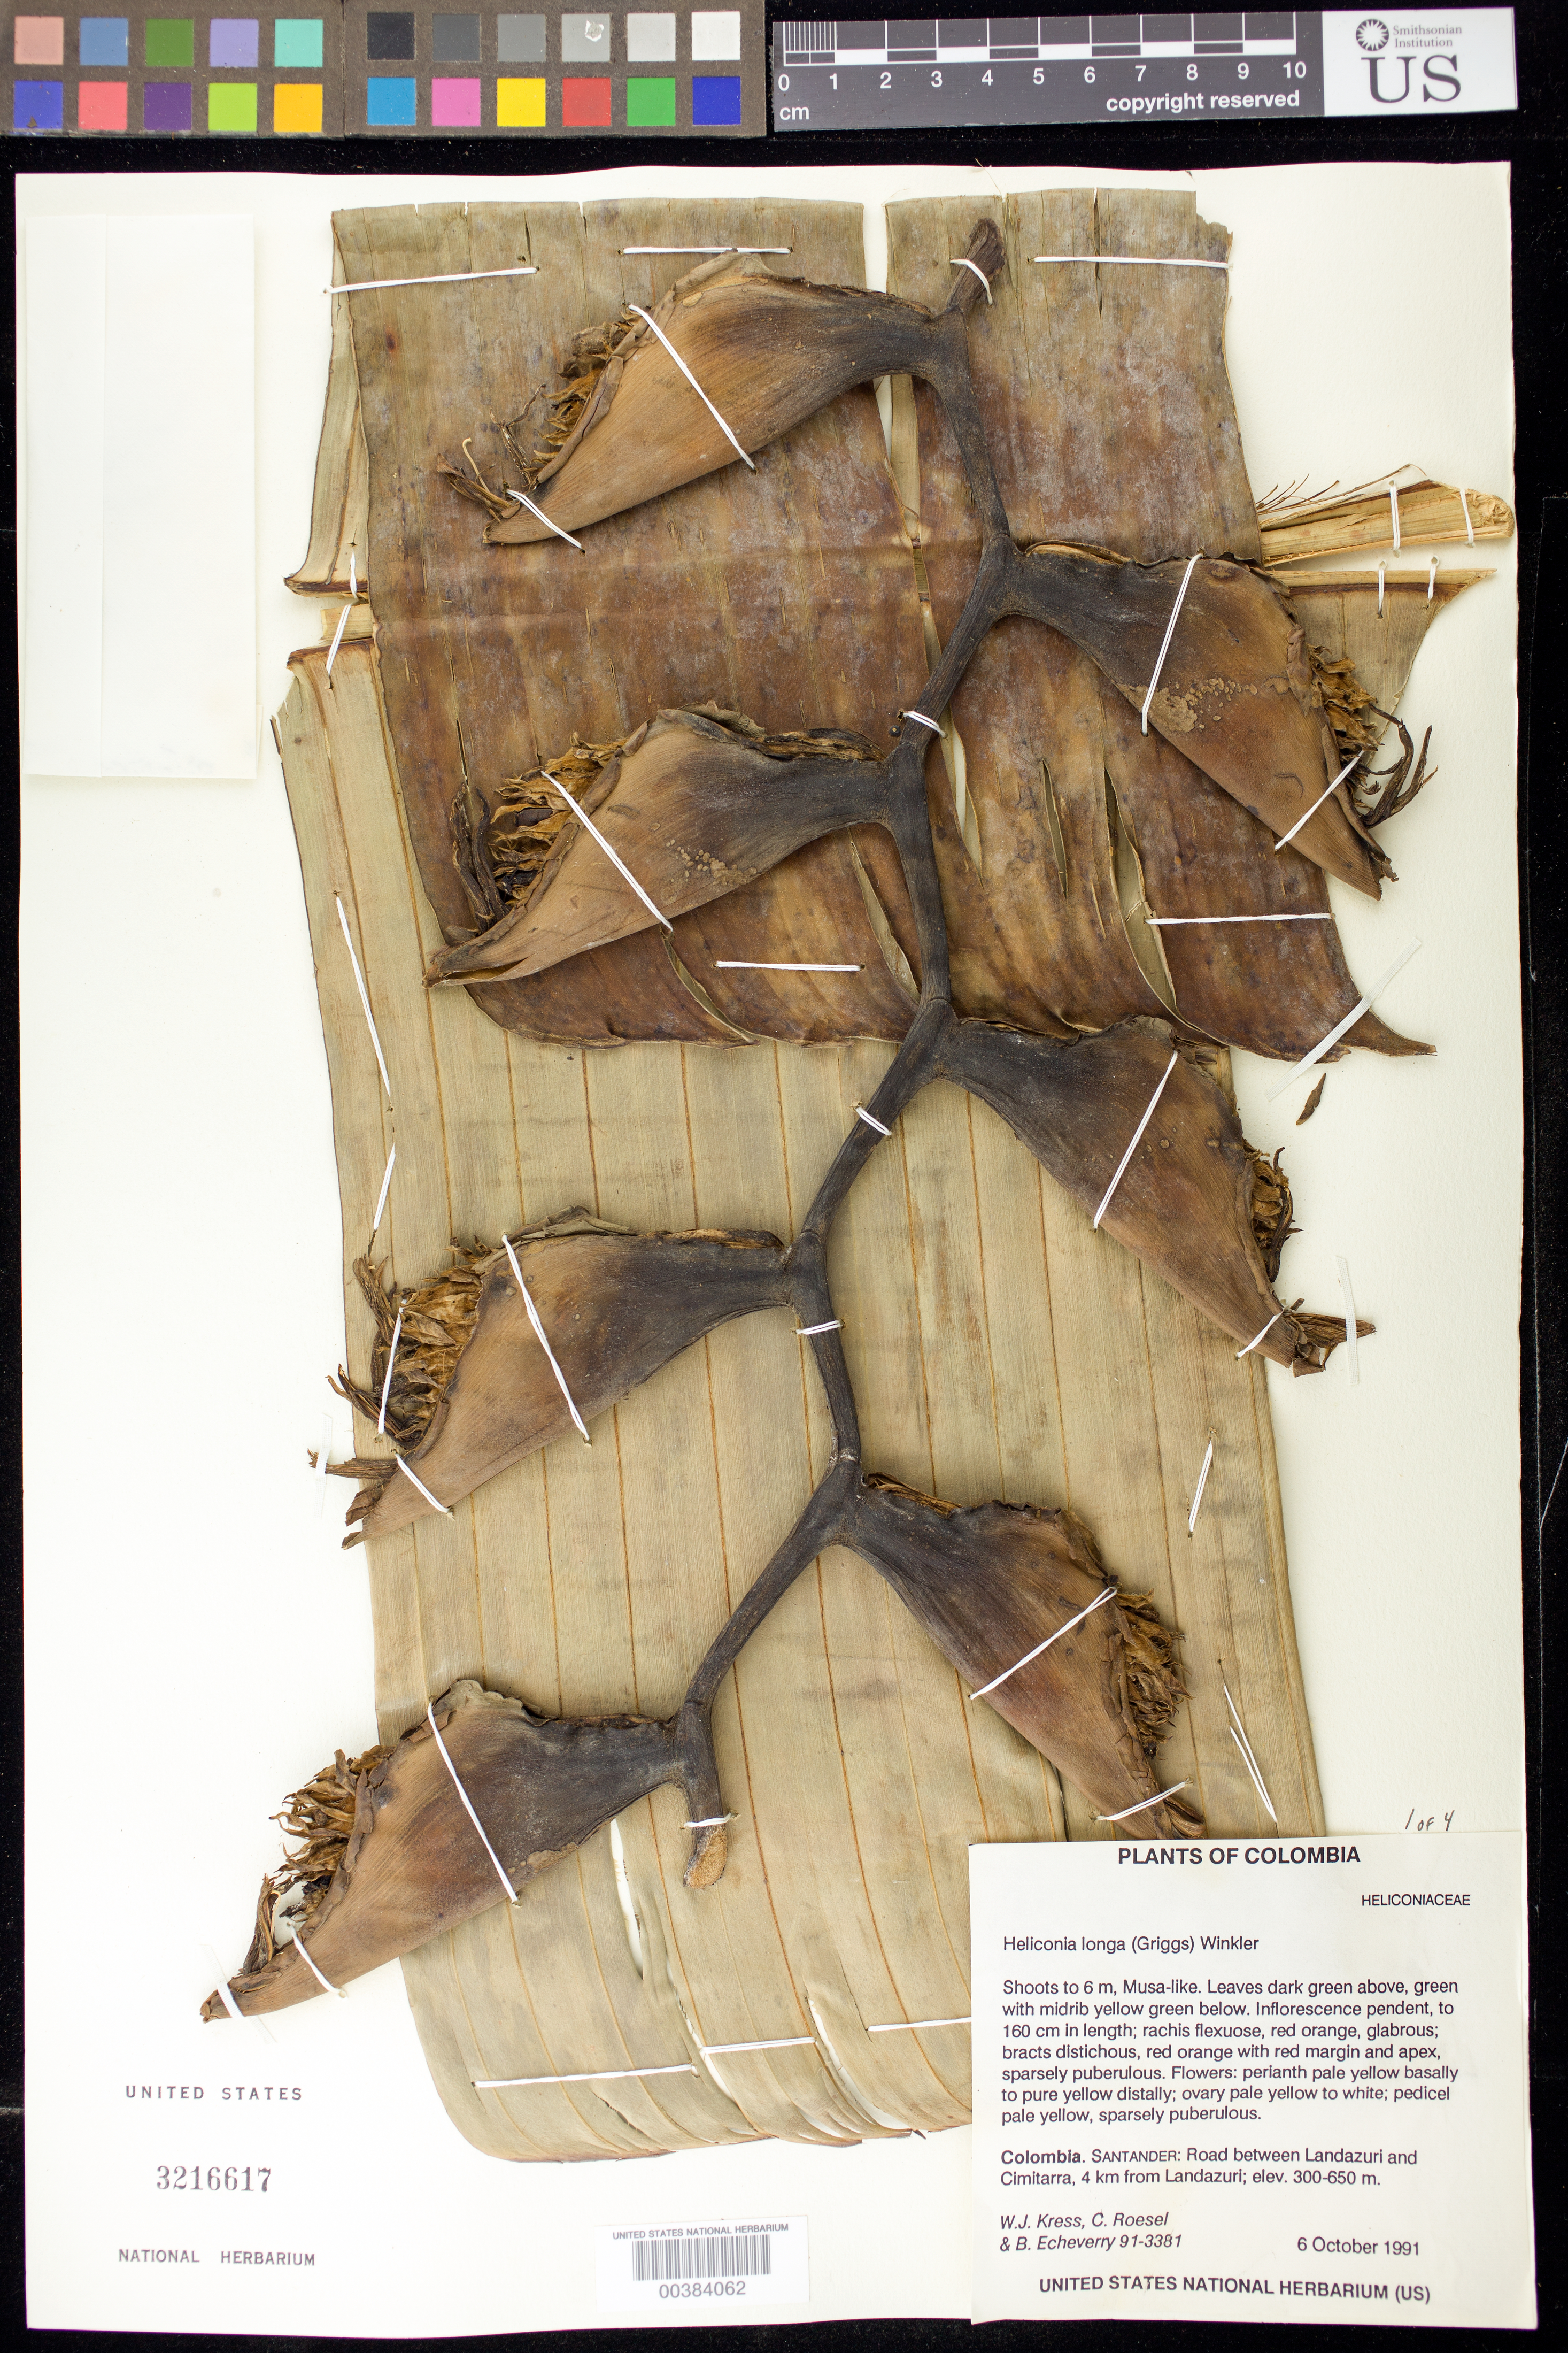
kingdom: Plantae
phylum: Tracheophyta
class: Liliopsida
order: Zingiberales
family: Heliconiaceae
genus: Heliconia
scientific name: Heliconia longa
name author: (R.F. Griggs) H.J.P. Winkl.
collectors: W. J. Kress, C. S. Roesel & B. Echeverry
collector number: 91-3381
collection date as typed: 06 Oct 1991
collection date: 1991-10-06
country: Colombia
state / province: Santander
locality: Between Landazuri and Cimitarra, 4 km from Landazuri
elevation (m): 300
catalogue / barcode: US 3216617